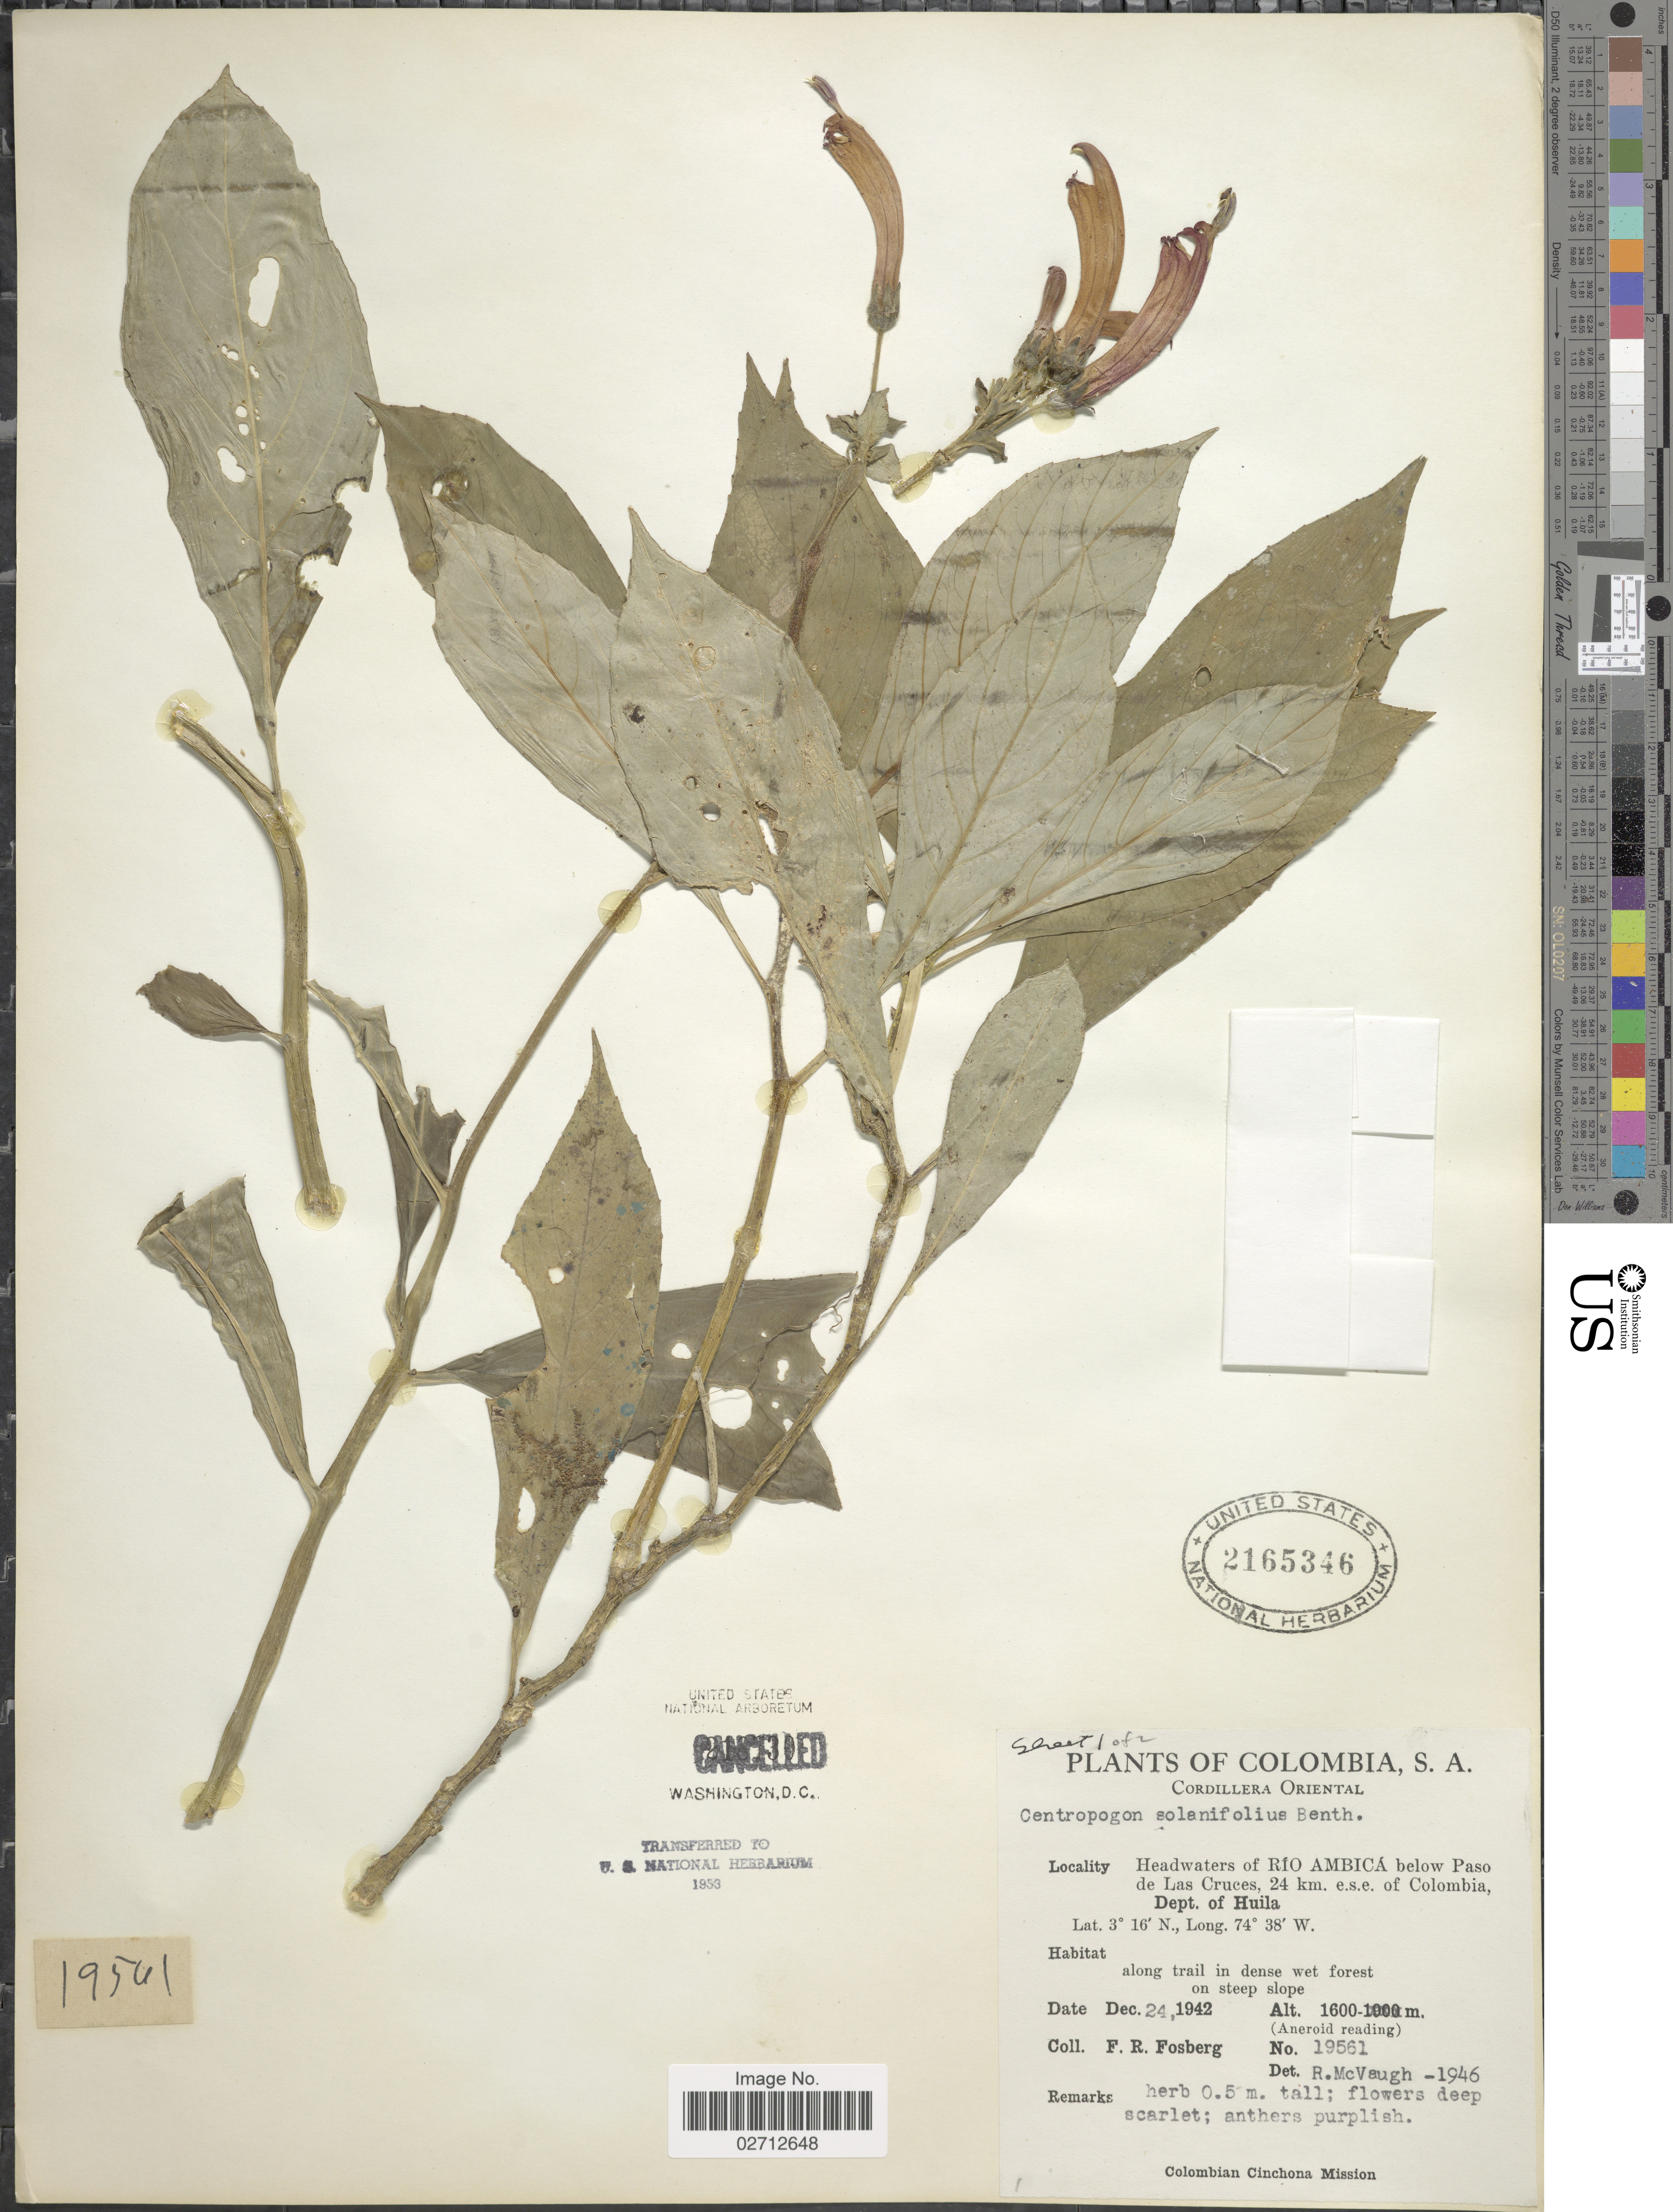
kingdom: Plantae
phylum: Tracheophyta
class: Magnoliopsida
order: Asterales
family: Campanulaceae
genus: Centropogon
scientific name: Centropogon solanifolius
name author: Benth.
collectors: F. R. Fosberg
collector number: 19561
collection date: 1942-12-24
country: Colombia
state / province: Huila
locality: Cordillera Oriental, Headwaters of Río Ambicá below Paso de Las Cruces, 24 km e.s.e. of Colombia, Dept. of Huila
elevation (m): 1600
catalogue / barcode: US 2165346